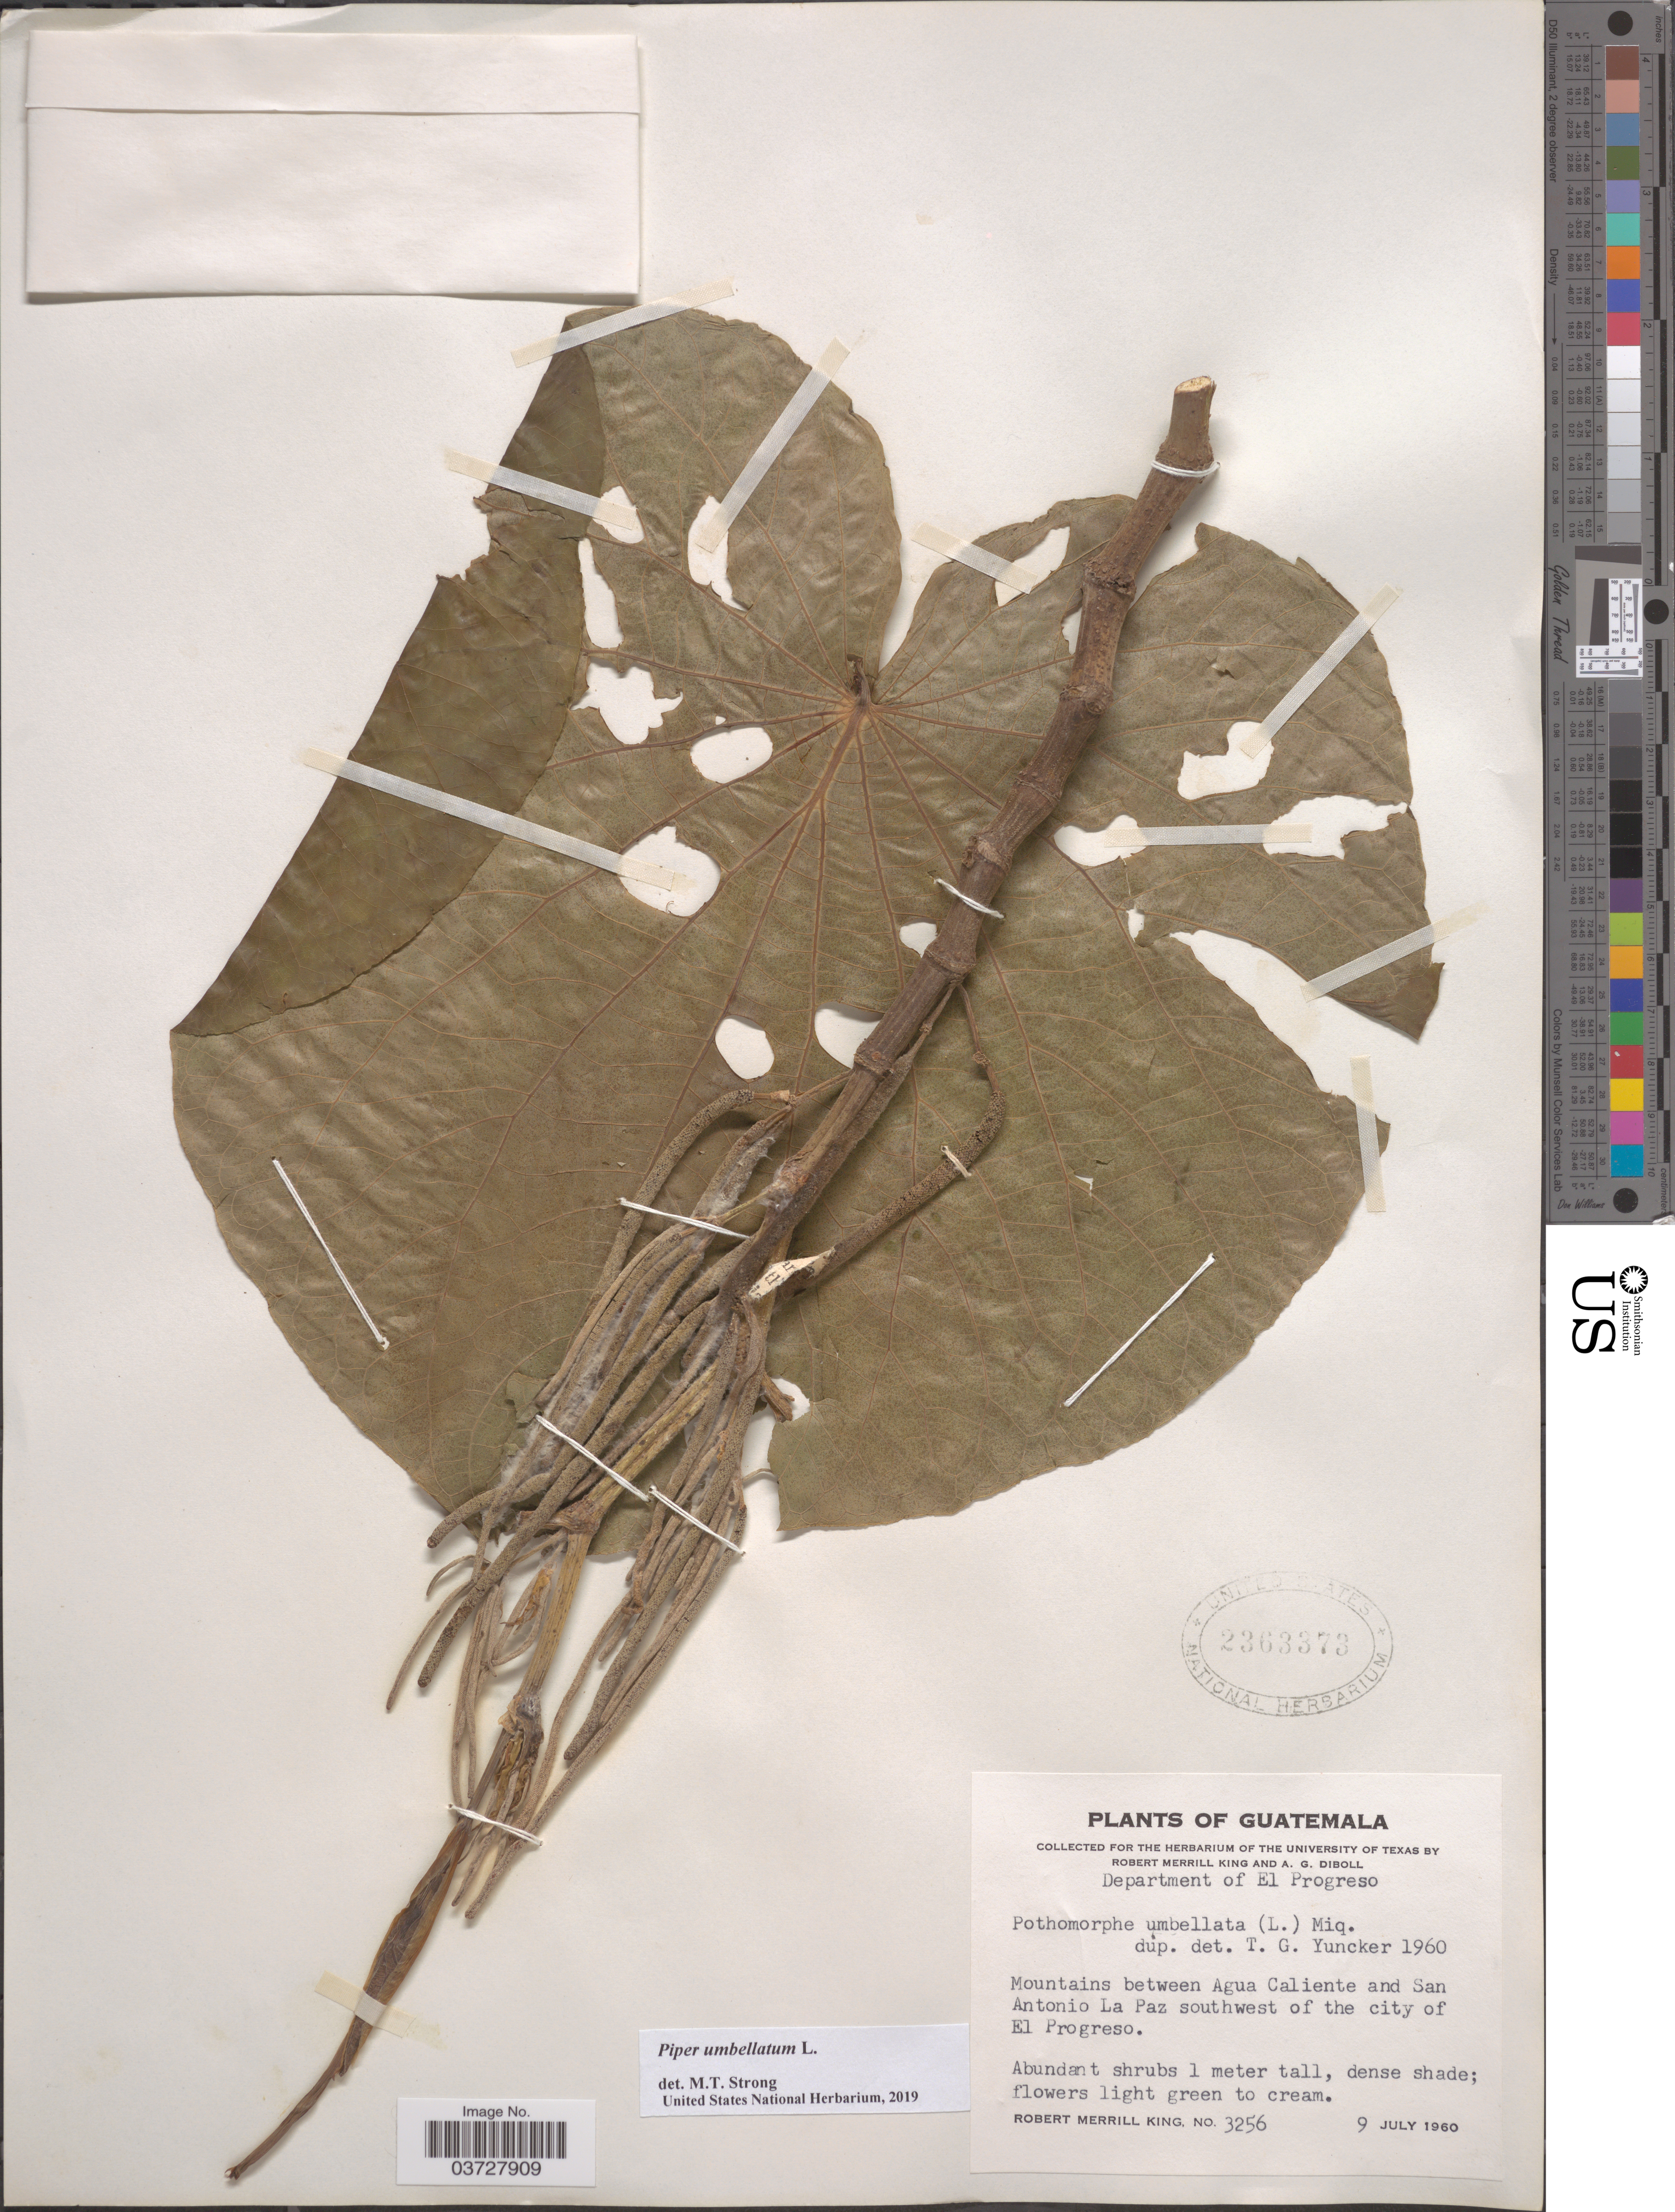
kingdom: Plantae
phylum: Tracheophyta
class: Magnoliopsida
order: Piperales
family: Piperaceae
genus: Piper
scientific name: Piper umbellatum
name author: L.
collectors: R. M. King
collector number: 3256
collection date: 1960-07-09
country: Guatemala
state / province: El Progreso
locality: Department of El Progreso. Mountains between Agua Caliente and San Antonio La Paz southwest of the city of El Progreso.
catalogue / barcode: US 2363373